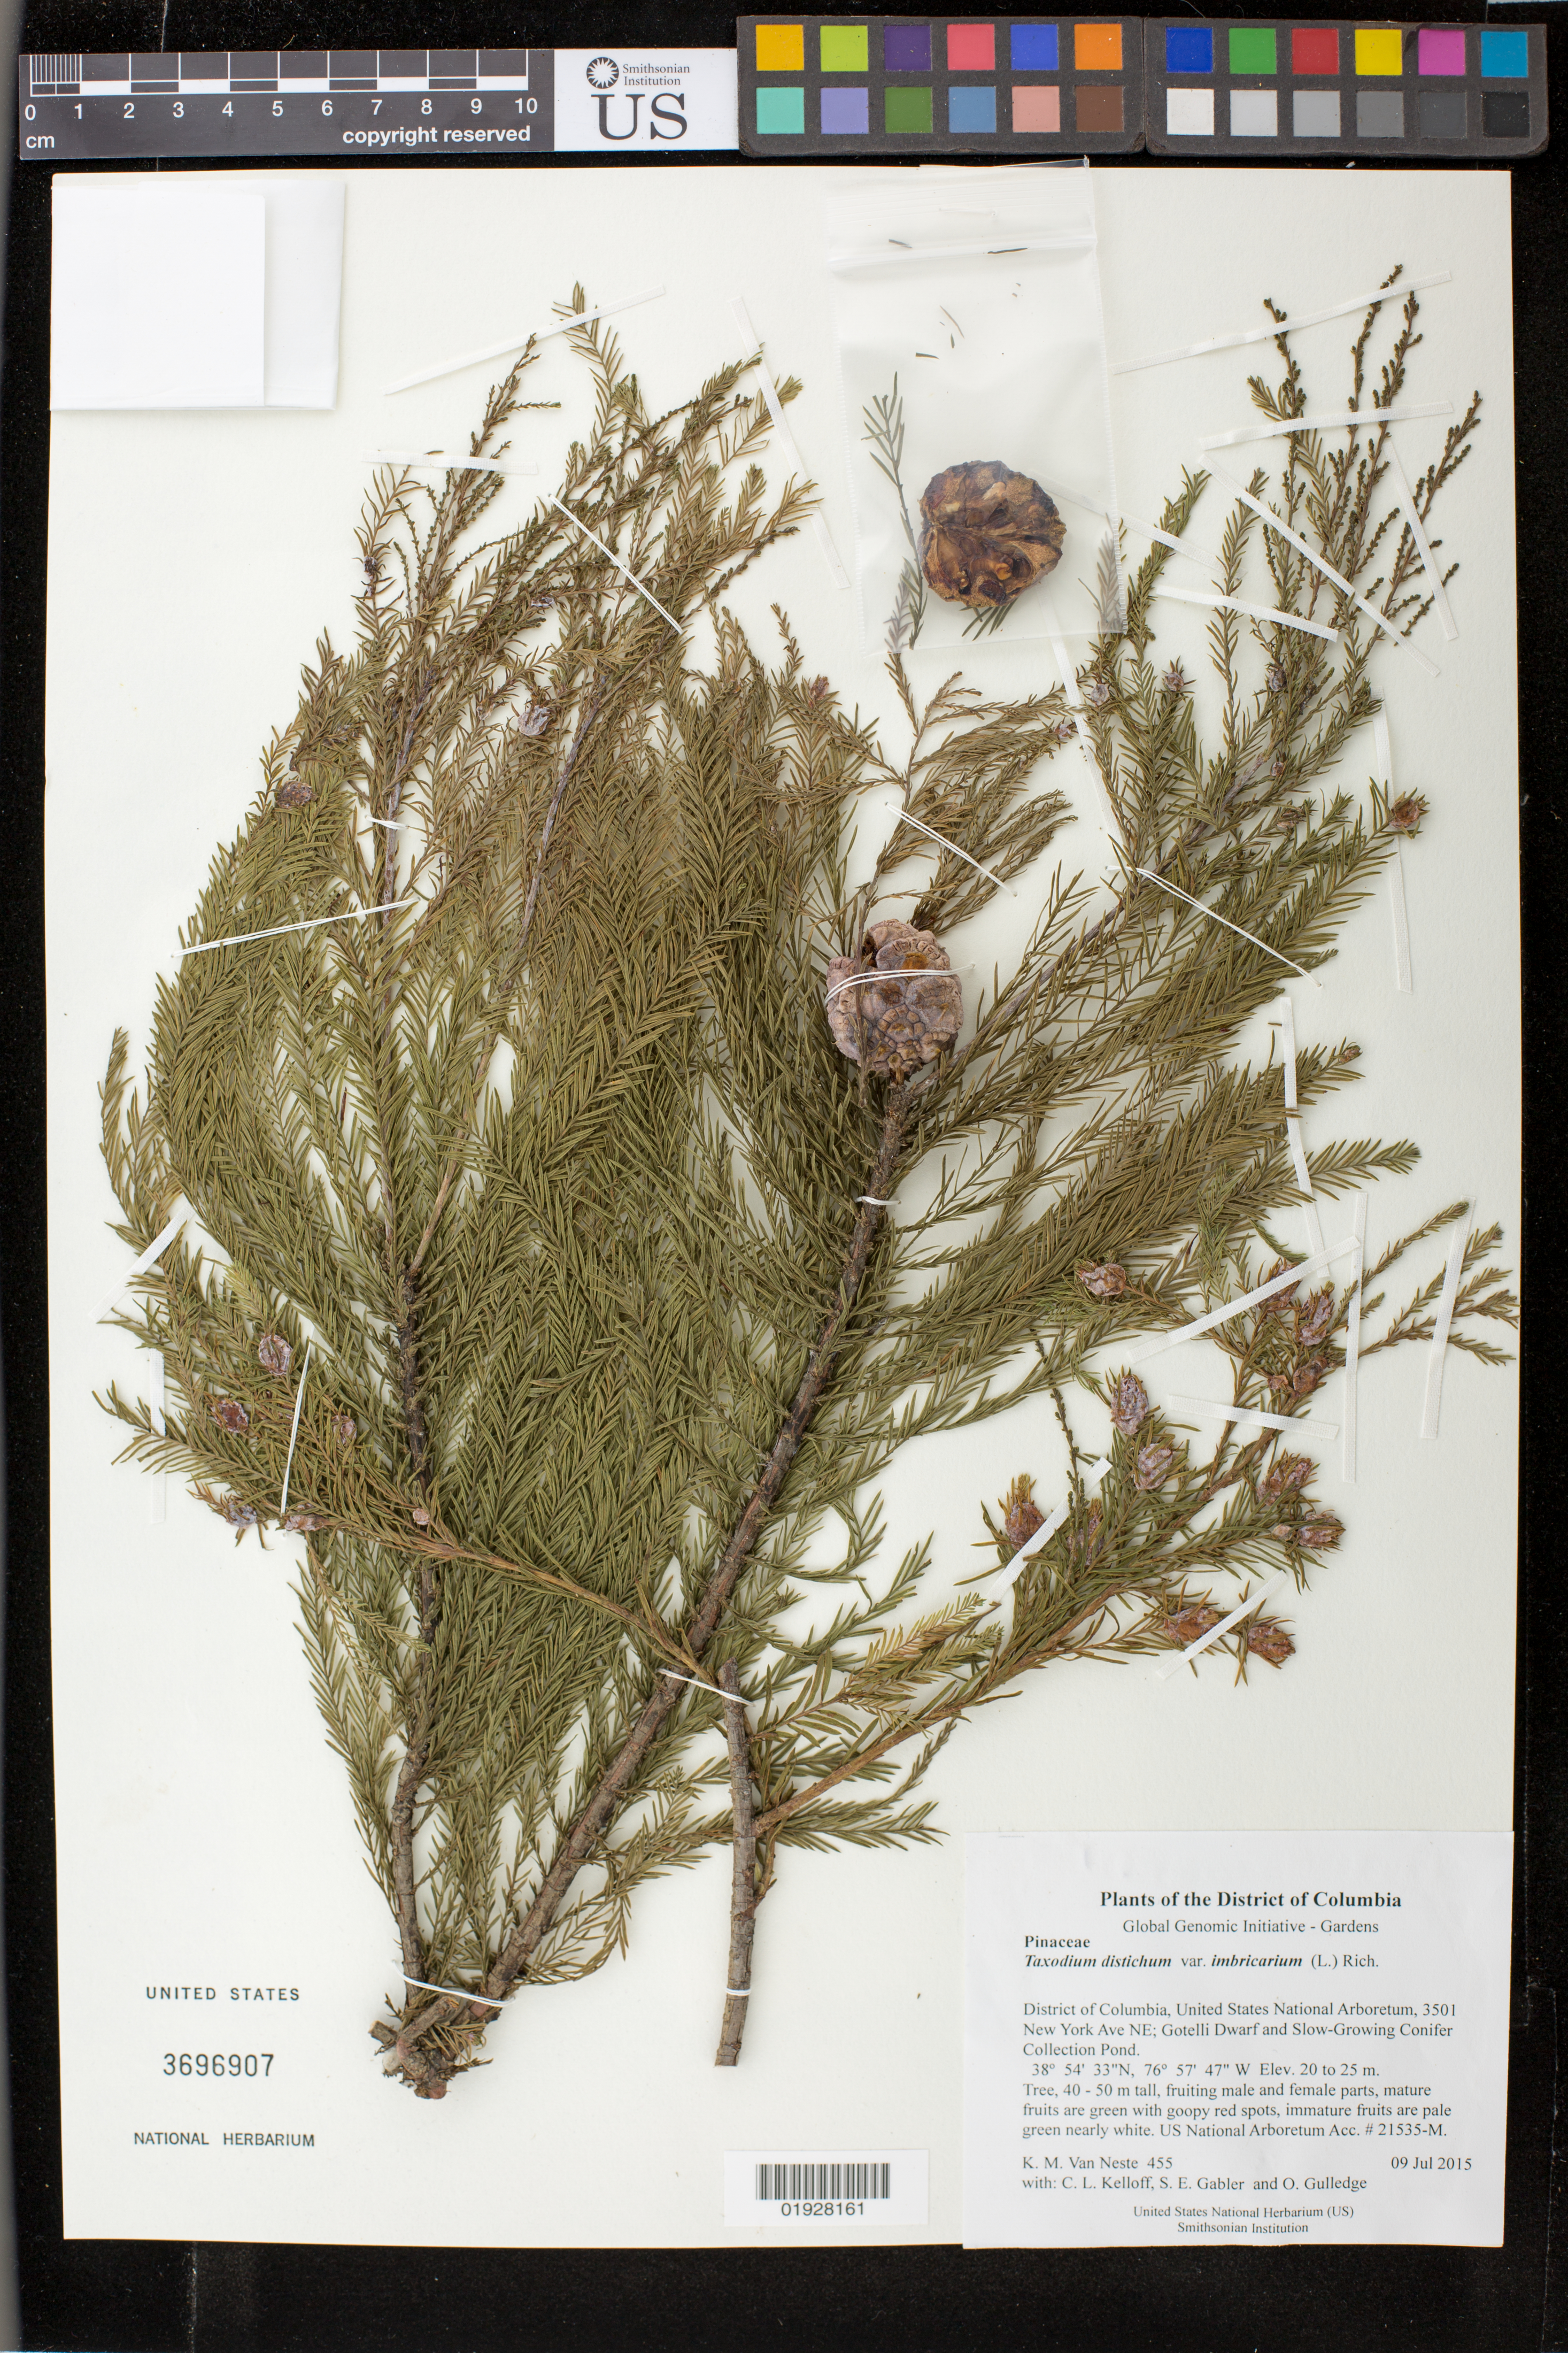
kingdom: Plantae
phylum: Tracheophyta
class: Pinopsida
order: Pinales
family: Cupressaceae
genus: Taxodium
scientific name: Taxodium distichum var. imbricarium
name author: (L.) Rich.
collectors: K. M. Van Neste, C. L. Kelloff, S. E. Gabler & O. Gulledge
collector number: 455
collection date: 2015-07-09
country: United States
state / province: District of Columbia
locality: United States National Arboretum, 3501 New York Ave NE; Gotelli Dwarf and Slow-Growing Conifer Collection Pond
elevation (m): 20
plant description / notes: Taxodium distichum var. imbricarium 'Pendens' NATIONAL ARBORETUM PROVENANCE INFO: USNA ACCESSION: 21535 RECEIVED: Taxodium distichum 'Pendula'plant10/23/1962 PROVENANCE CODE: G FULL PROVENANCE: from a cultivated plant not of known wild origin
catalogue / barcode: US 3696907